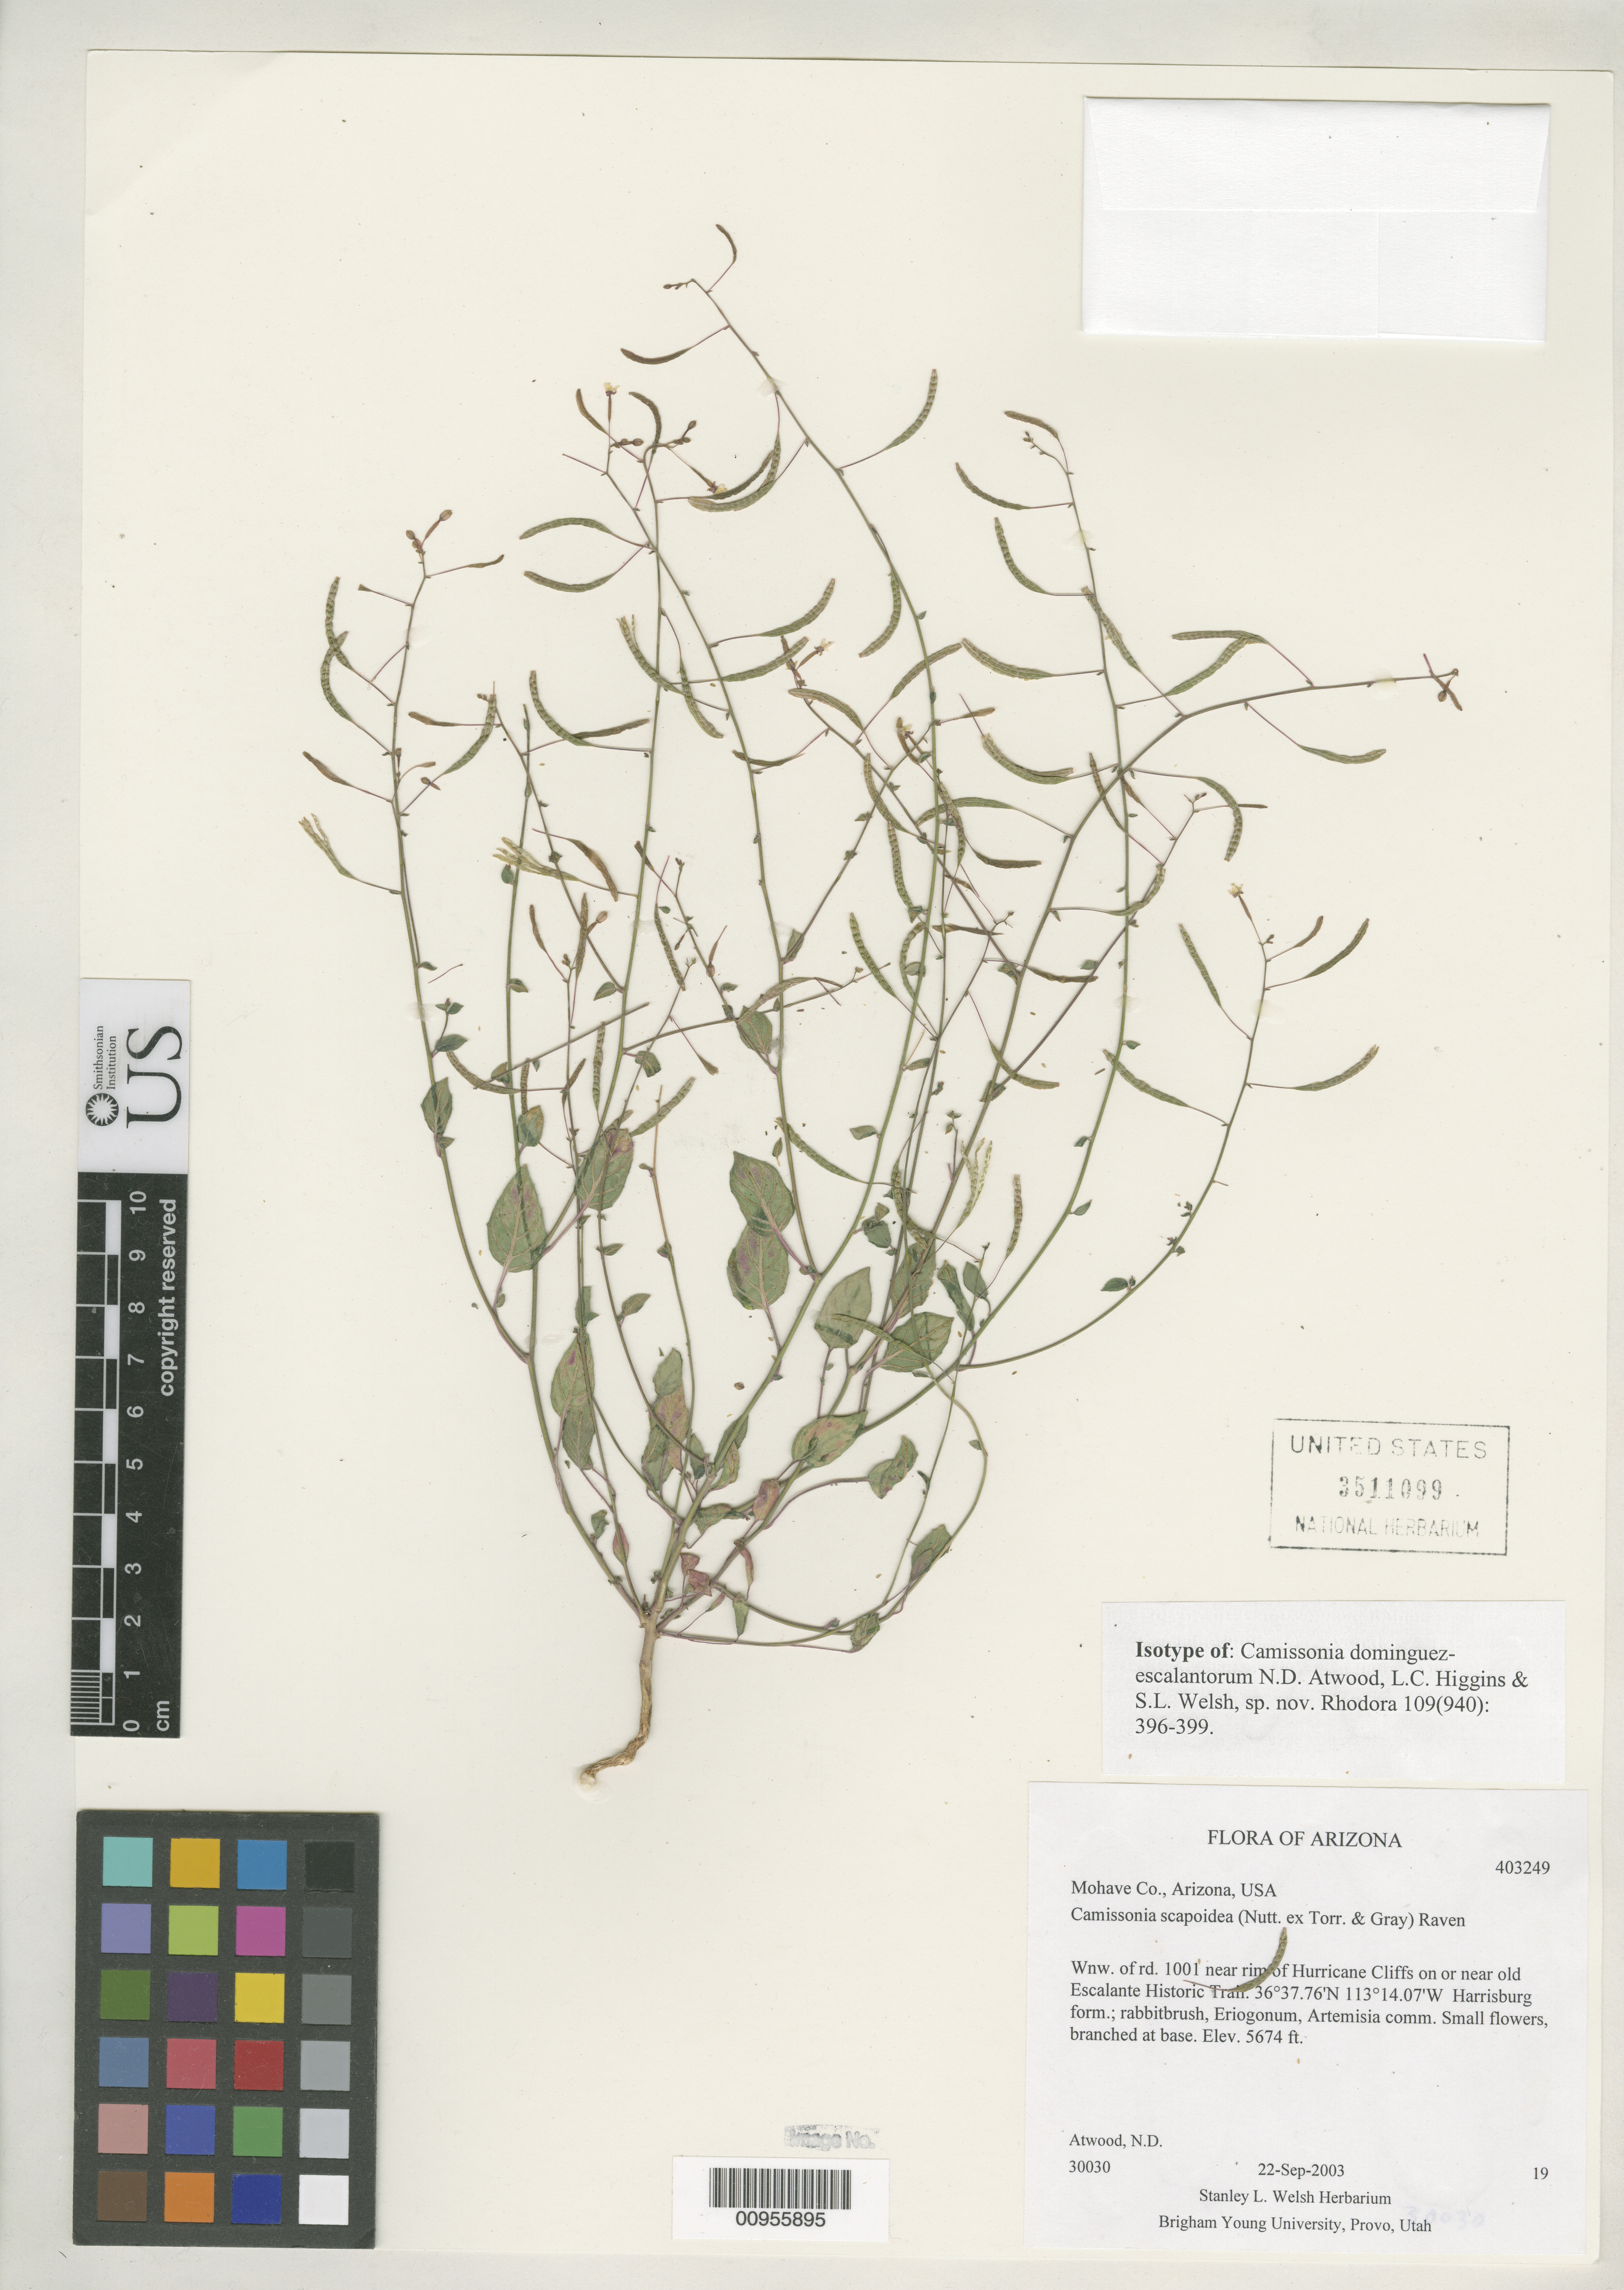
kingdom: Plantae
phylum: Tracheophyta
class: Magnoliopsida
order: Myrtales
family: Onagraceae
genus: Camissonia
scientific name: Camissonia dominguez-escalantorum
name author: Atwood & et al.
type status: Isotype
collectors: N. Atwood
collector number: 30030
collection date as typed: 22 Sep 2003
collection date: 2003-09-22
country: United States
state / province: Arizona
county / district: Mohave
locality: Mohave Co., Arizona, USA. WNW of rd. 1001 near rim of Hurricane Cliffs on or near old Escalante Historic Trail.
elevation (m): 1729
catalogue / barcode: US 3511099